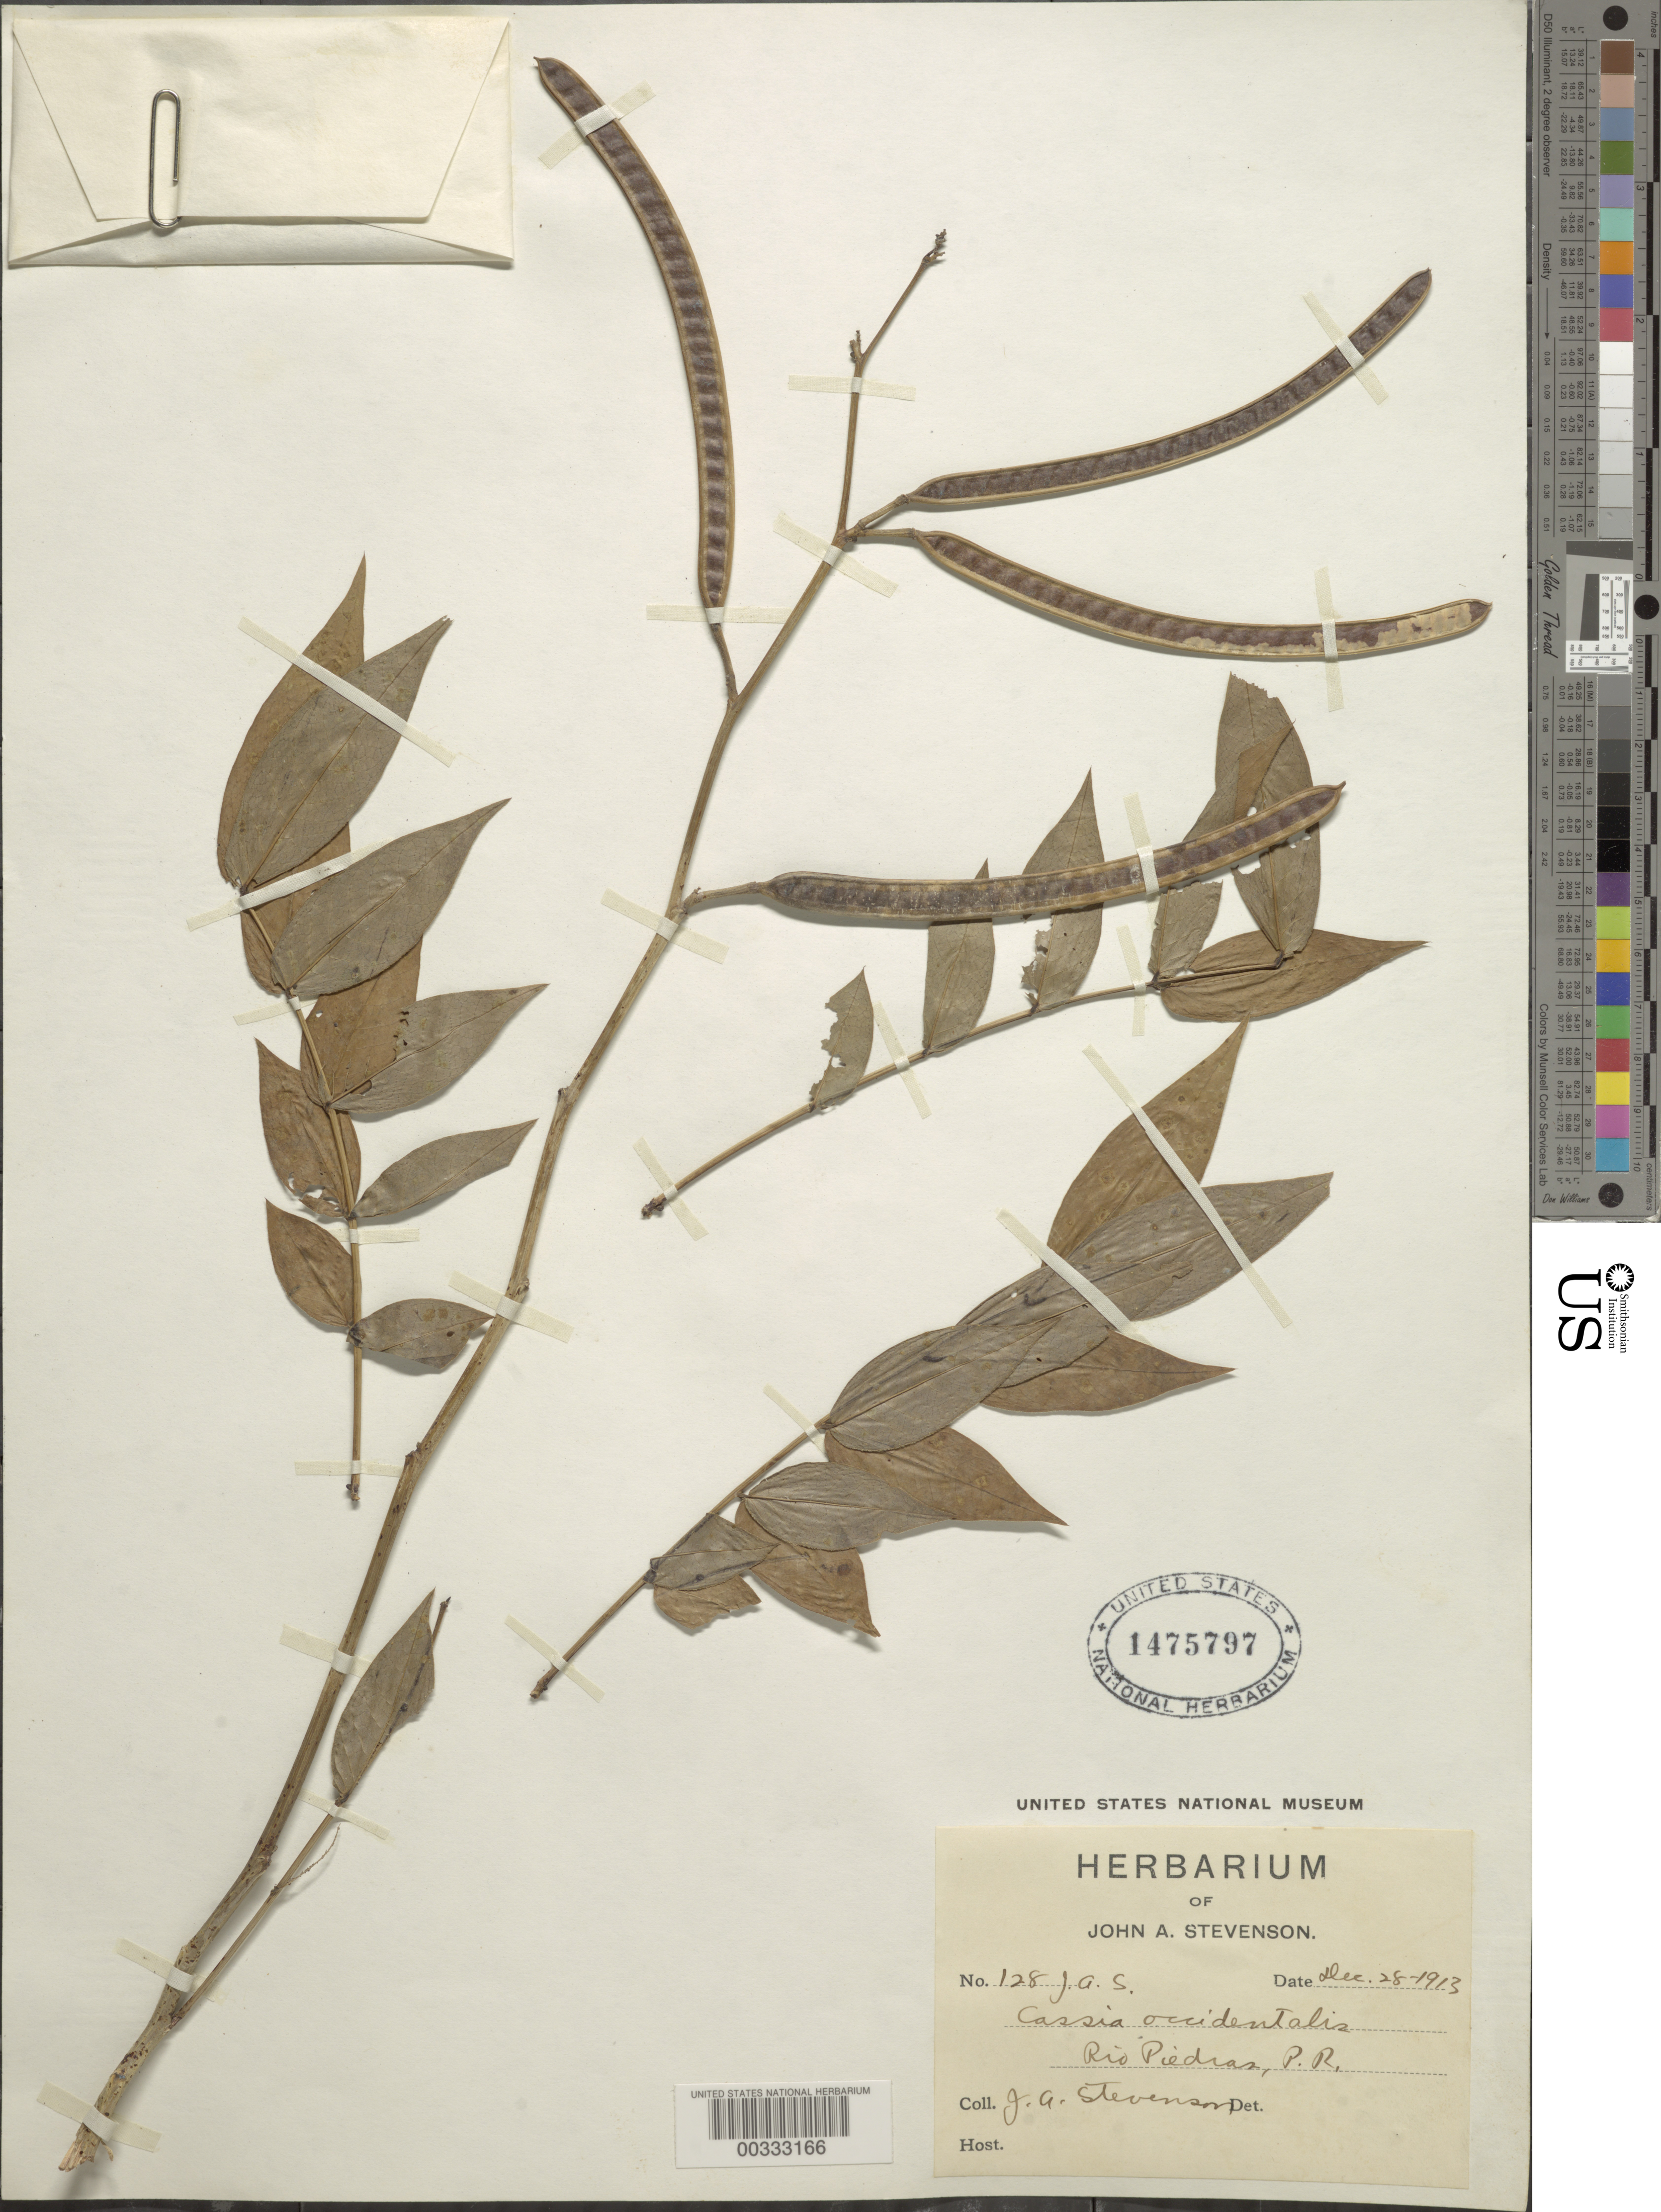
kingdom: Plantae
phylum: Tracheophyta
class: Magnoliopsida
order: Fabales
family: Fabaceae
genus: Senna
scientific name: Senna occidentalis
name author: (L.) Link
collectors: J. Stevenson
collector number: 128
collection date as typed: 28 Dec 1913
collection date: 1913-12-28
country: Puerto Rico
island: Greater Antilles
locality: Rio piedras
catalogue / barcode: US 1475797